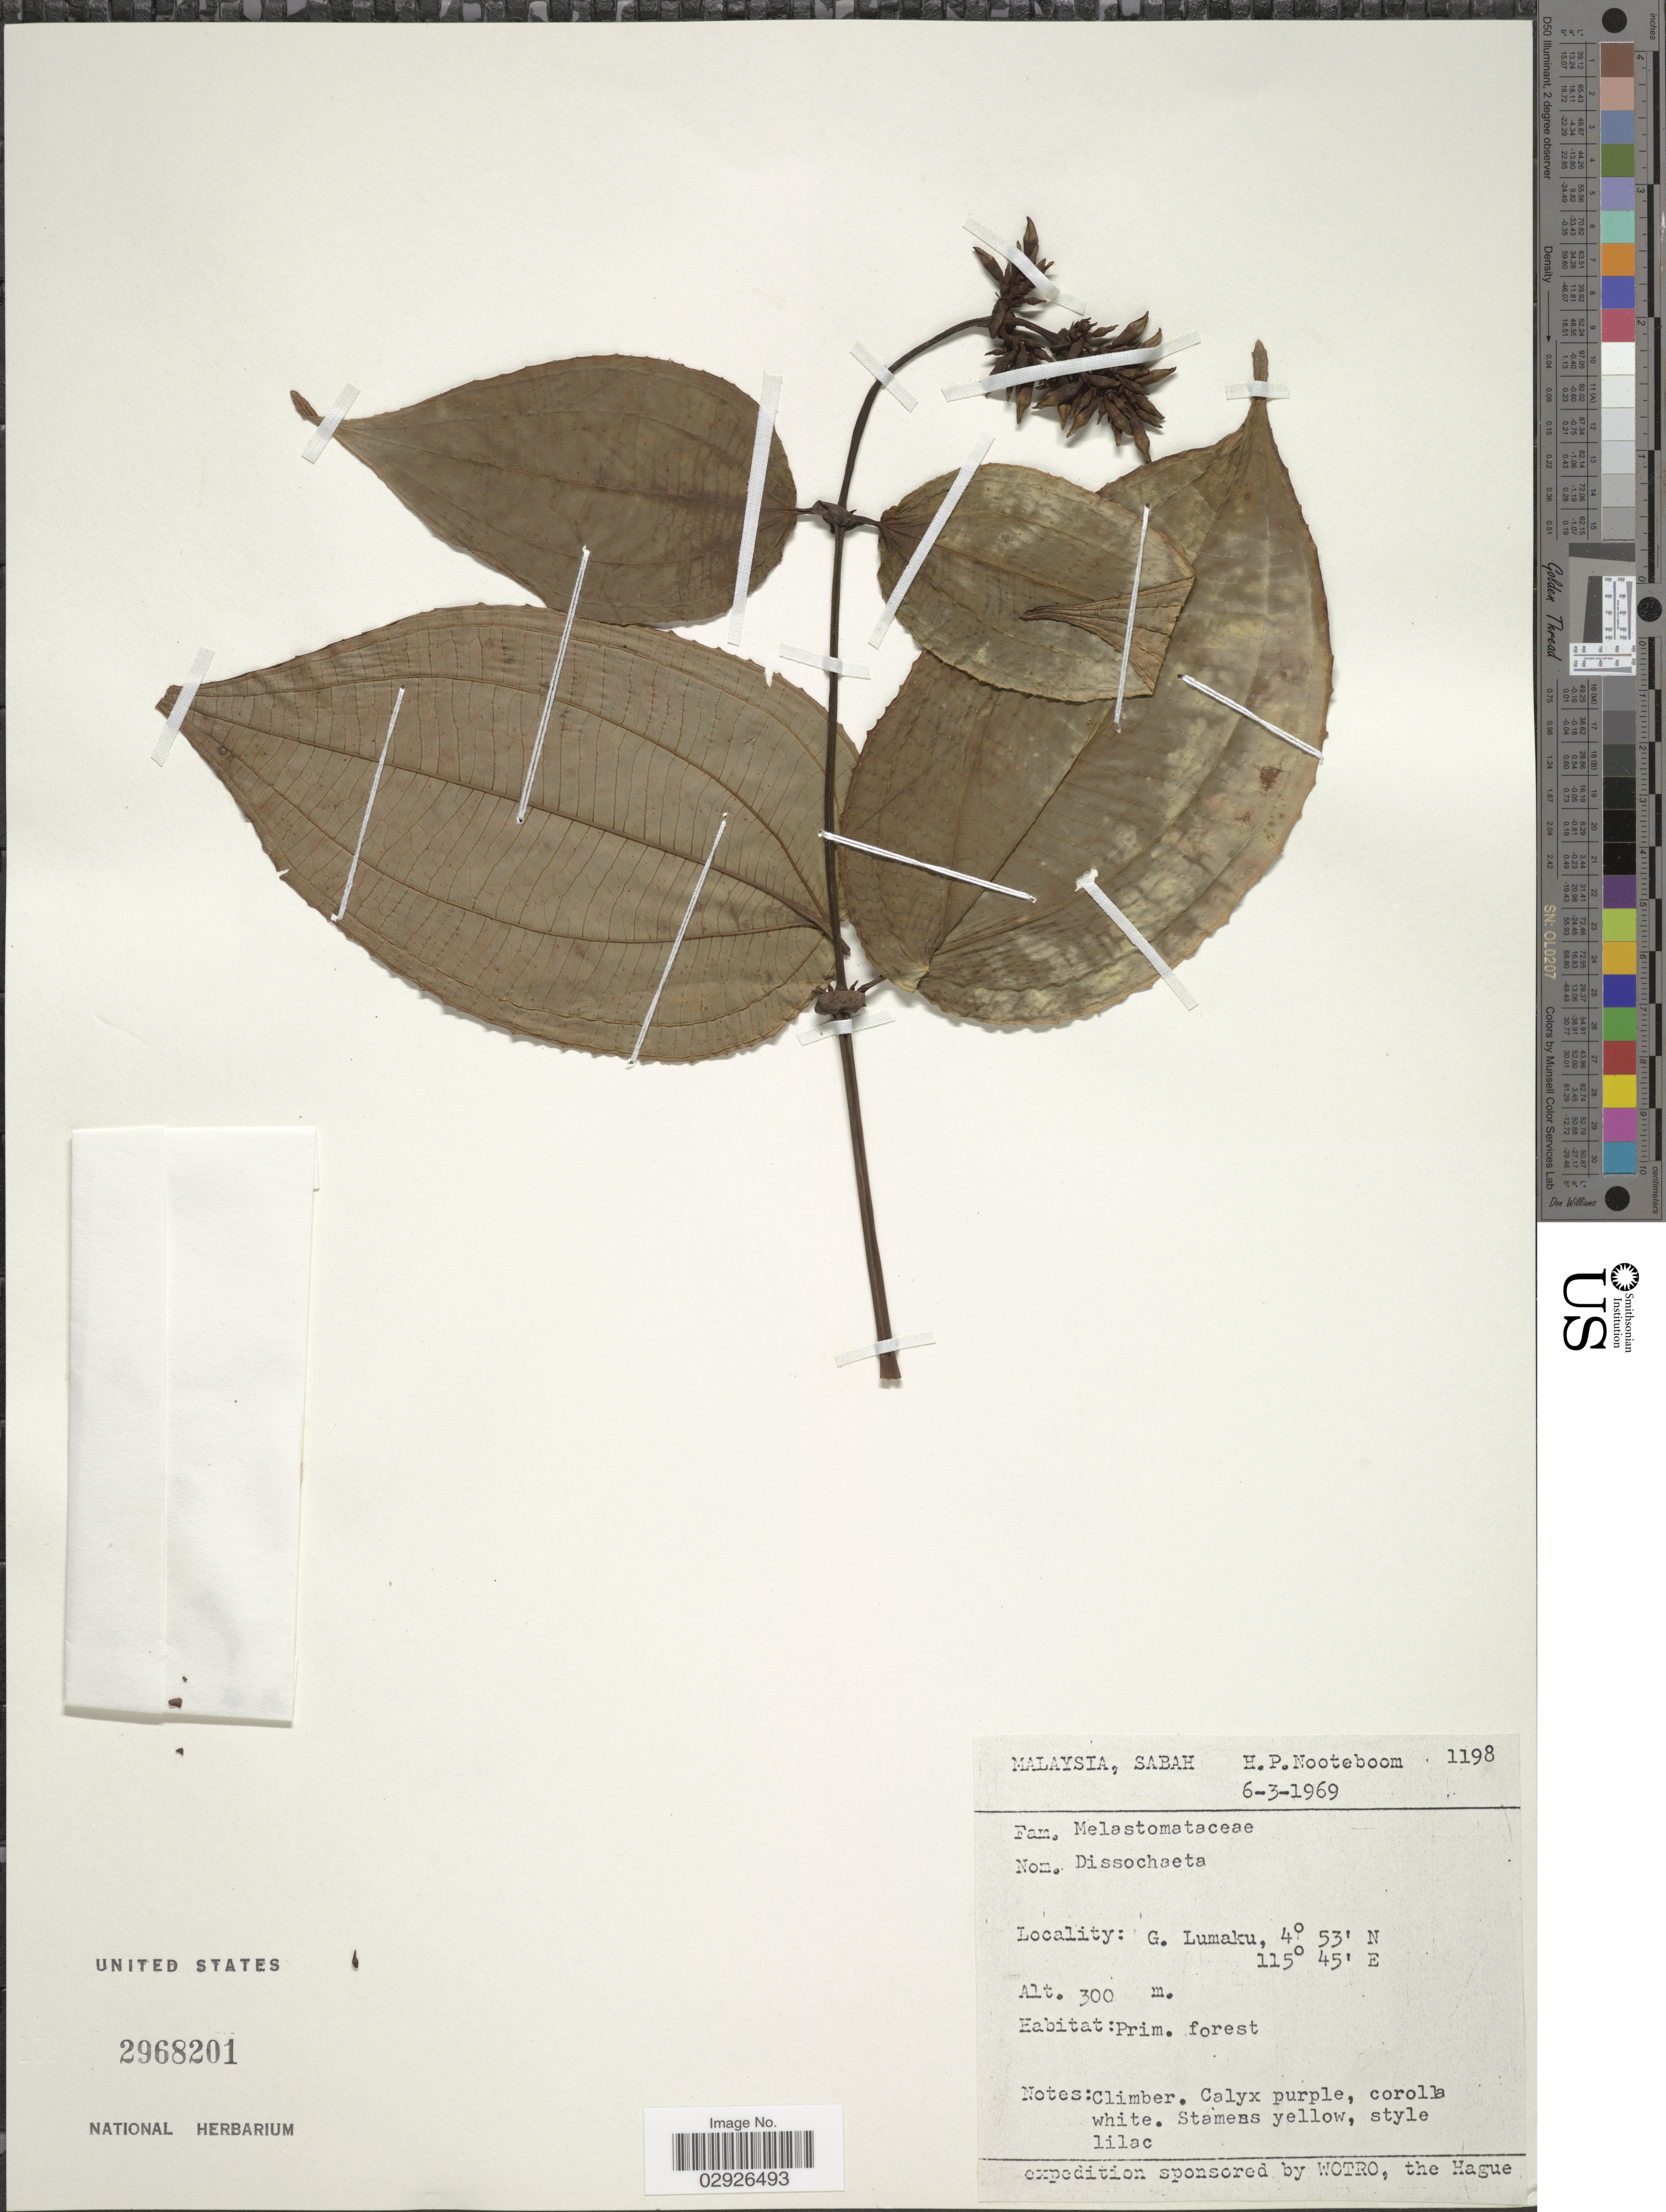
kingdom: Plantae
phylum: Tracheophyta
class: Magnoliopsida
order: Myrtales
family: Melastomataceae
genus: Dissochaeta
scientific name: Dissochaeta sp.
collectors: H. P. Nooteboom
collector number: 1198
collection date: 1969-03-06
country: Malaysia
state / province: Sabah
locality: G. Lumaku.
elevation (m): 300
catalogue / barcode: US 2968201